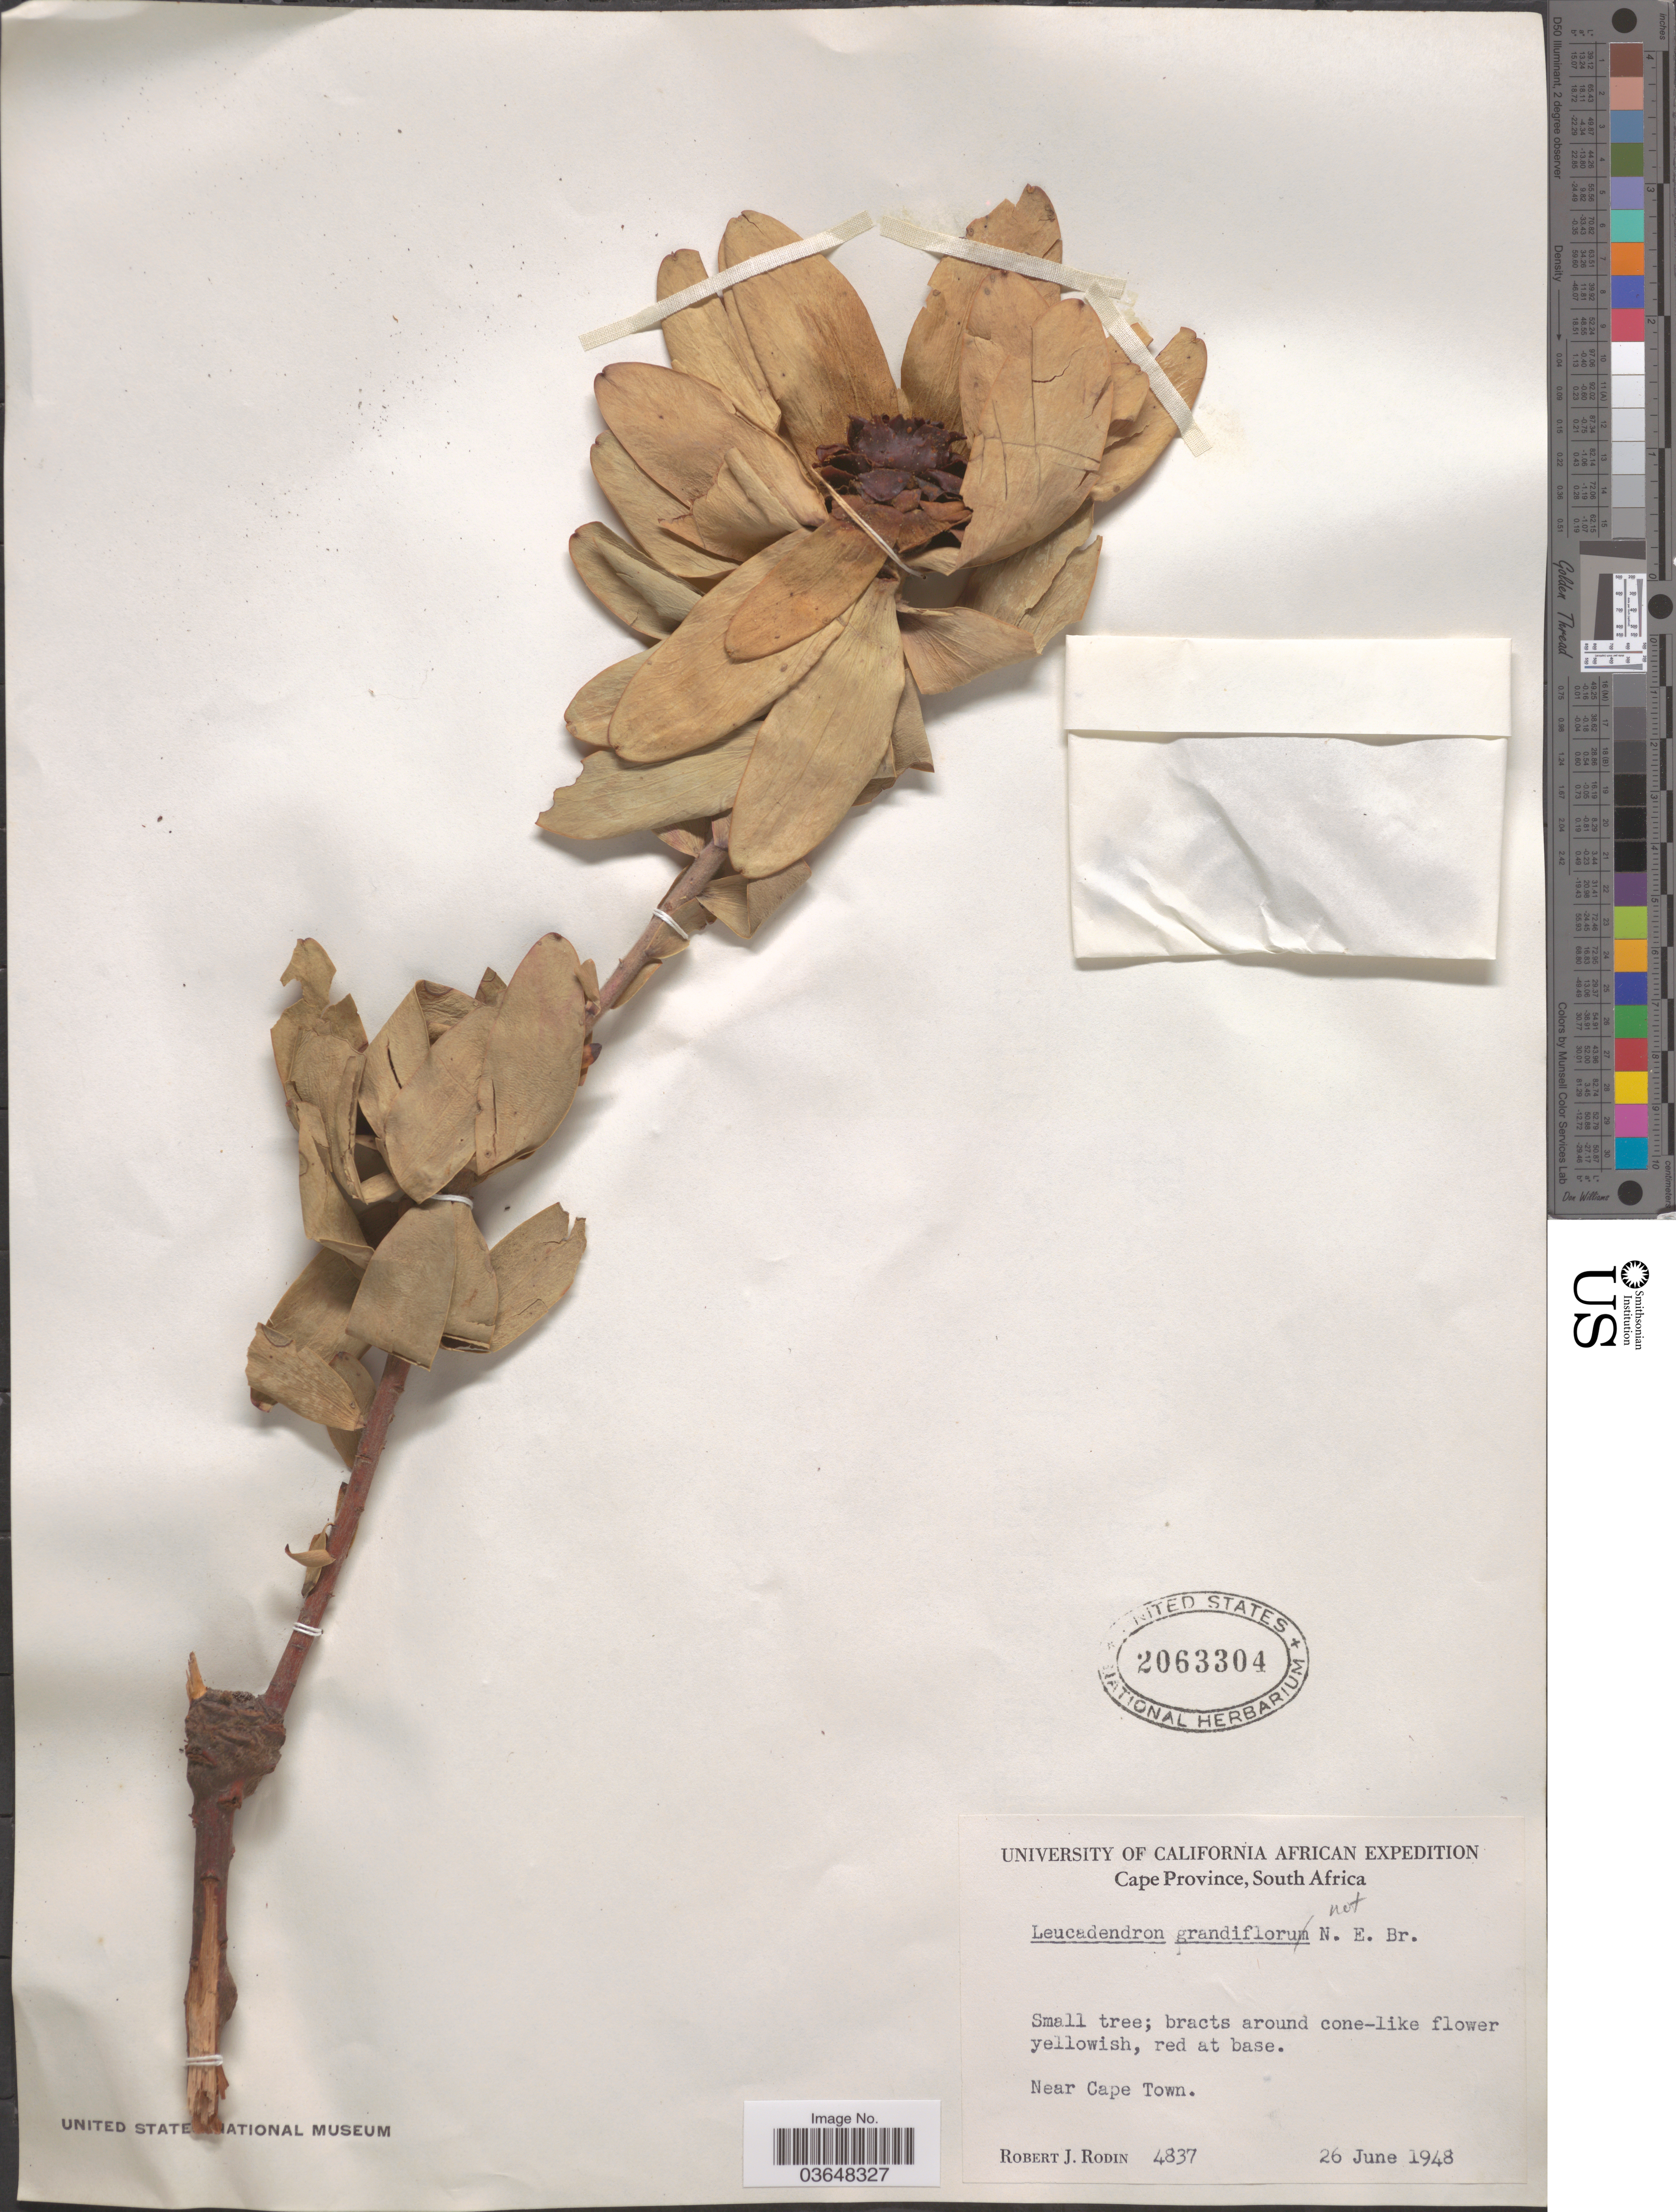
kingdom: Plantae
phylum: Tracheophyta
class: Magnoliopsida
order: Proteales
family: Proteaceae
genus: Leucadendron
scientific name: Leucadendron sp.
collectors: R. J. Rodin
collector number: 4837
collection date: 1948-06-26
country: South Africa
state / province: Western Cape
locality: Near Cape Town.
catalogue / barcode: US 2063304